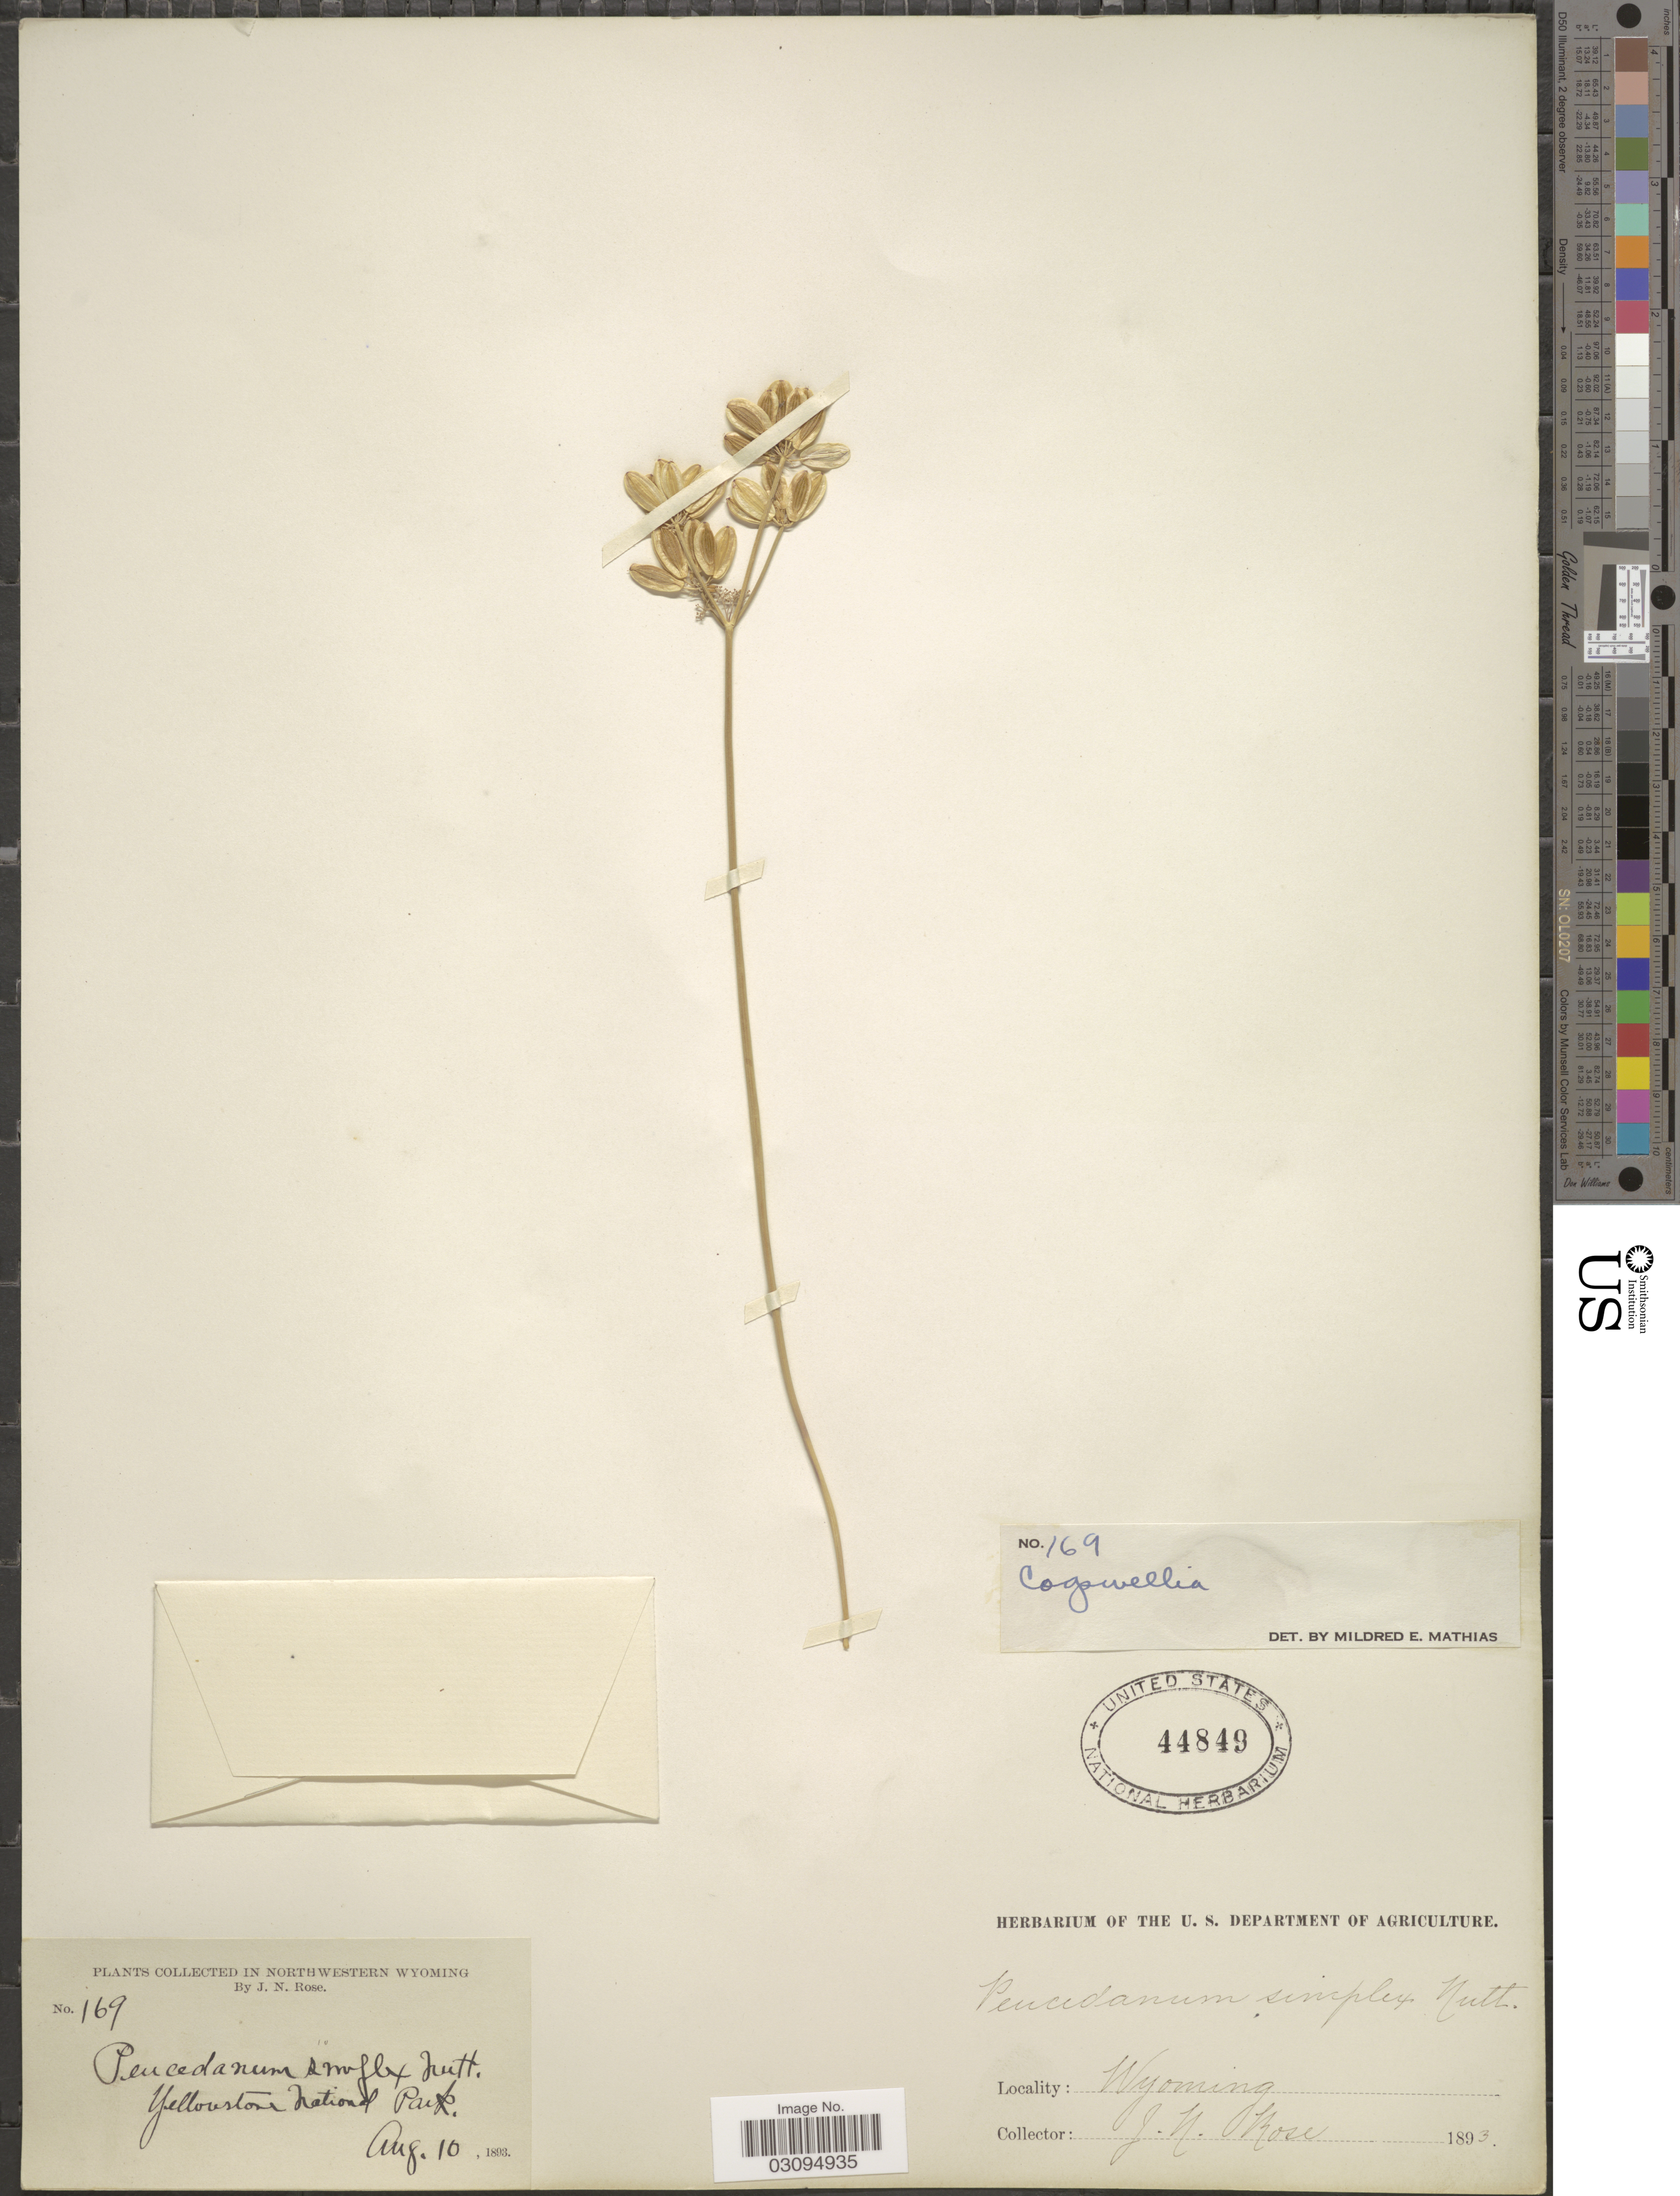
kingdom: Plantae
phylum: Tracheophyta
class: Magnoliopsida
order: Apiales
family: Apiaceae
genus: Lomatium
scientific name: Lomatium platycarpum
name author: (Torr.) J.M. Coult. & Rose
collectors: J. N. Rose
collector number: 169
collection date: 1893-08-10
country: United States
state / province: Wyoming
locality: Northwestern Wyoming, Yellowstone National Park.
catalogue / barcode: US 44849